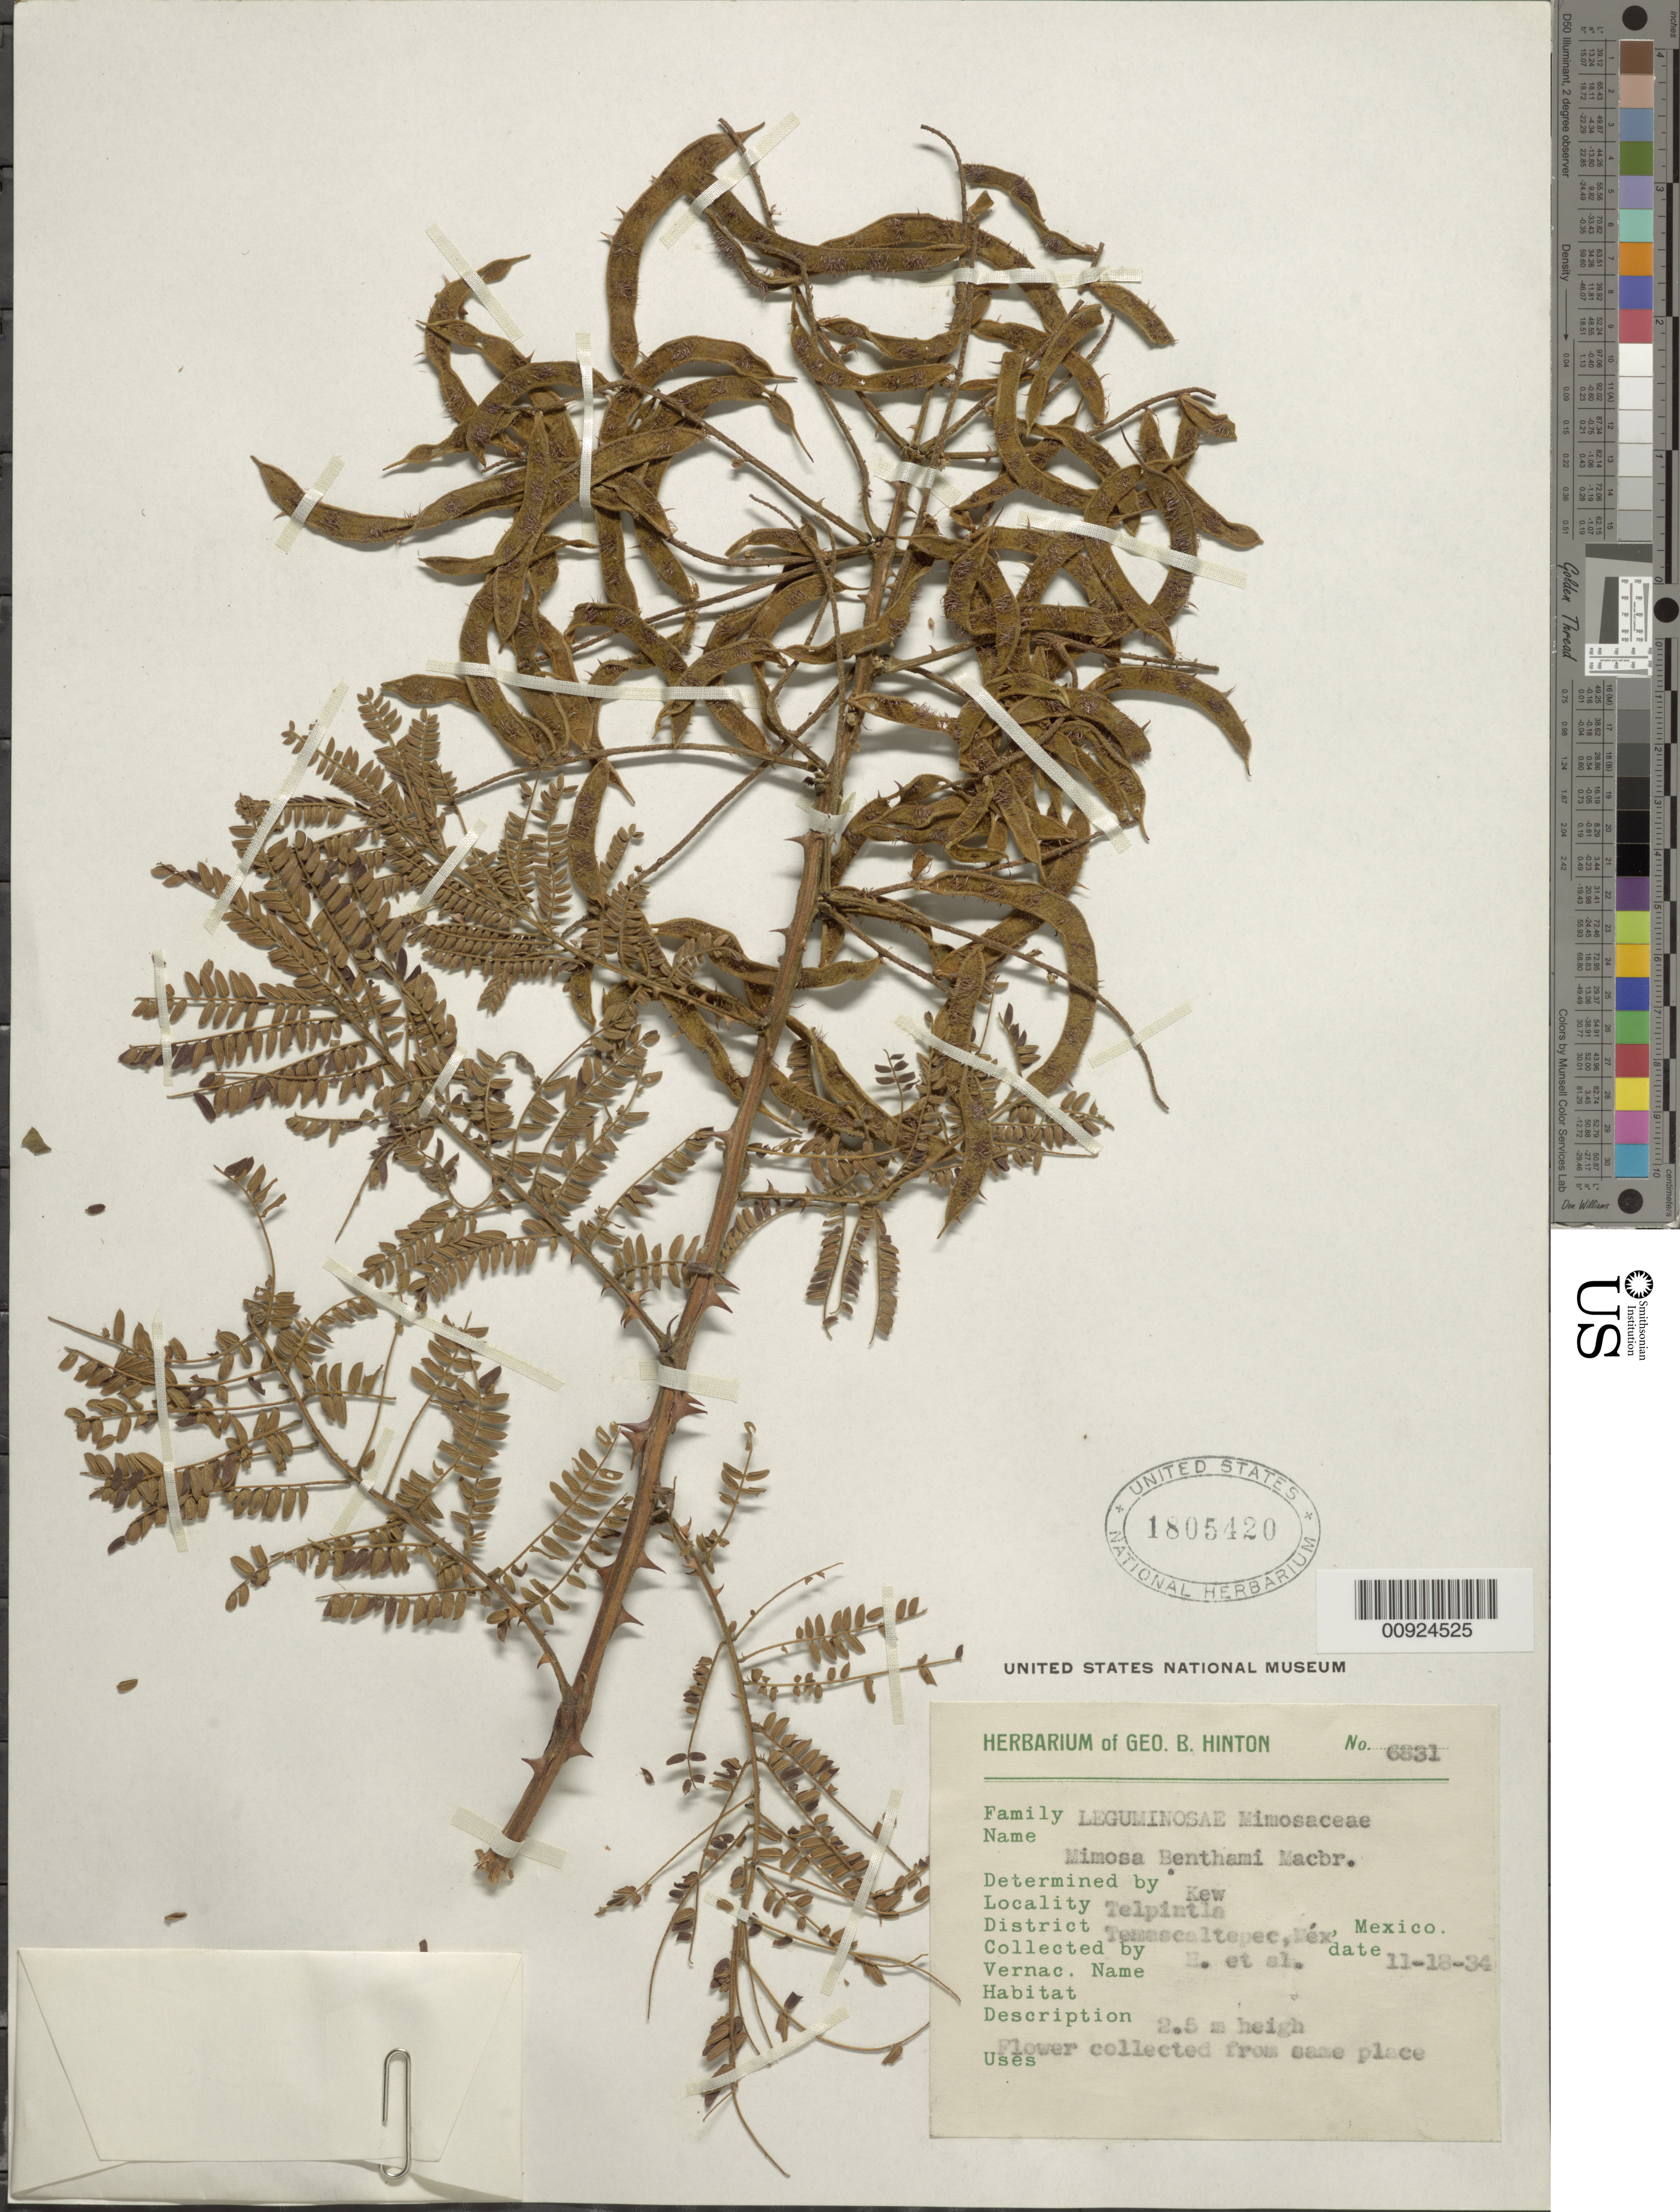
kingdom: Plantae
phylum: Tracheophyta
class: Magnoliopsida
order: Fabales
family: Fabaceae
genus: Mimosa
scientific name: Mimosa benthamii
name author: J.F. Macbr.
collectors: G. B. Hinton & et al.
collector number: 6831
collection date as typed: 18 Nov 1934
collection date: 1934-11-18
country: Mexico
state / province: México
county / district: Temascaltepec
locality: Telpintla, District of Temascaltepec, State of Mexico.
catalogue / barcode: US 1805420